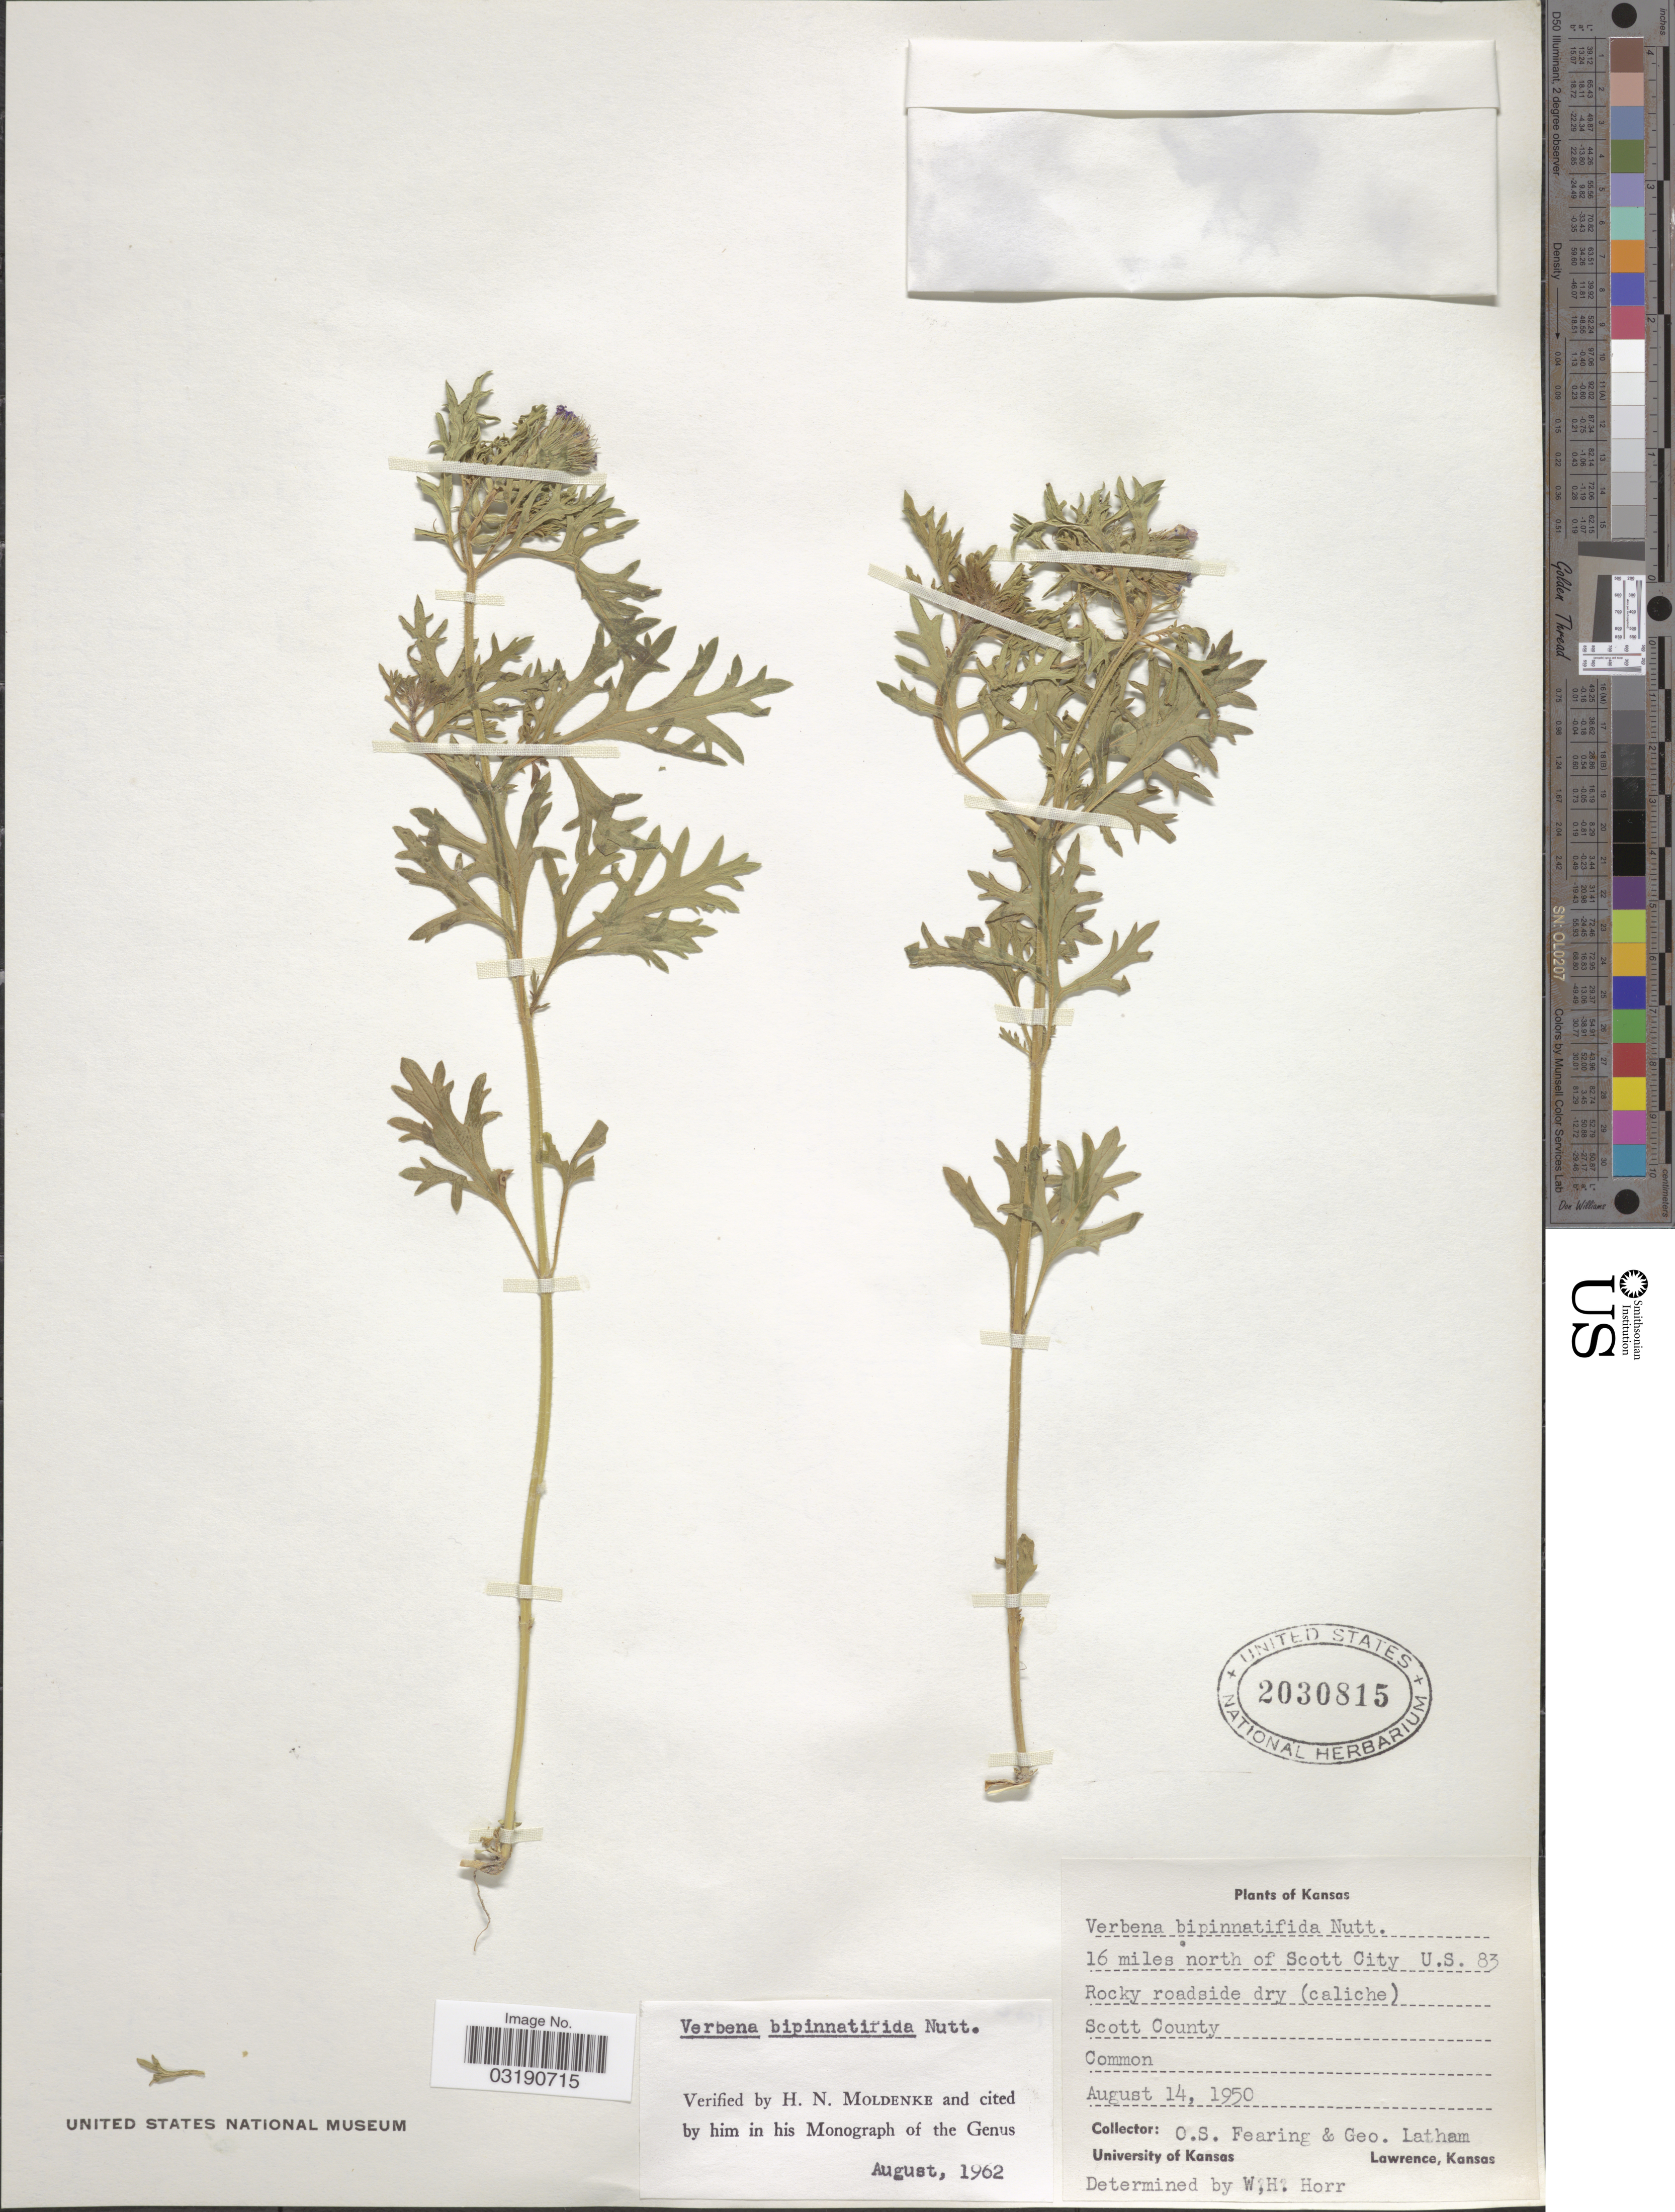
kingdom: Plantae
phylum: Tracheophyta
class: Magnoliopsida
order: Lamiales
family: Verbenaceae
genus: Verbena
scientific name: Verbena bipinnatifida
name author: (Schauer) Nutt.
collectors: O. S. Fearing & G. Latham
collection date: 1950-08-14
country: United States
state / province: Kansas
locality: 16 miles north of Scott City U.S. 83. Scott County.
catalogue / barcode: US 2030815